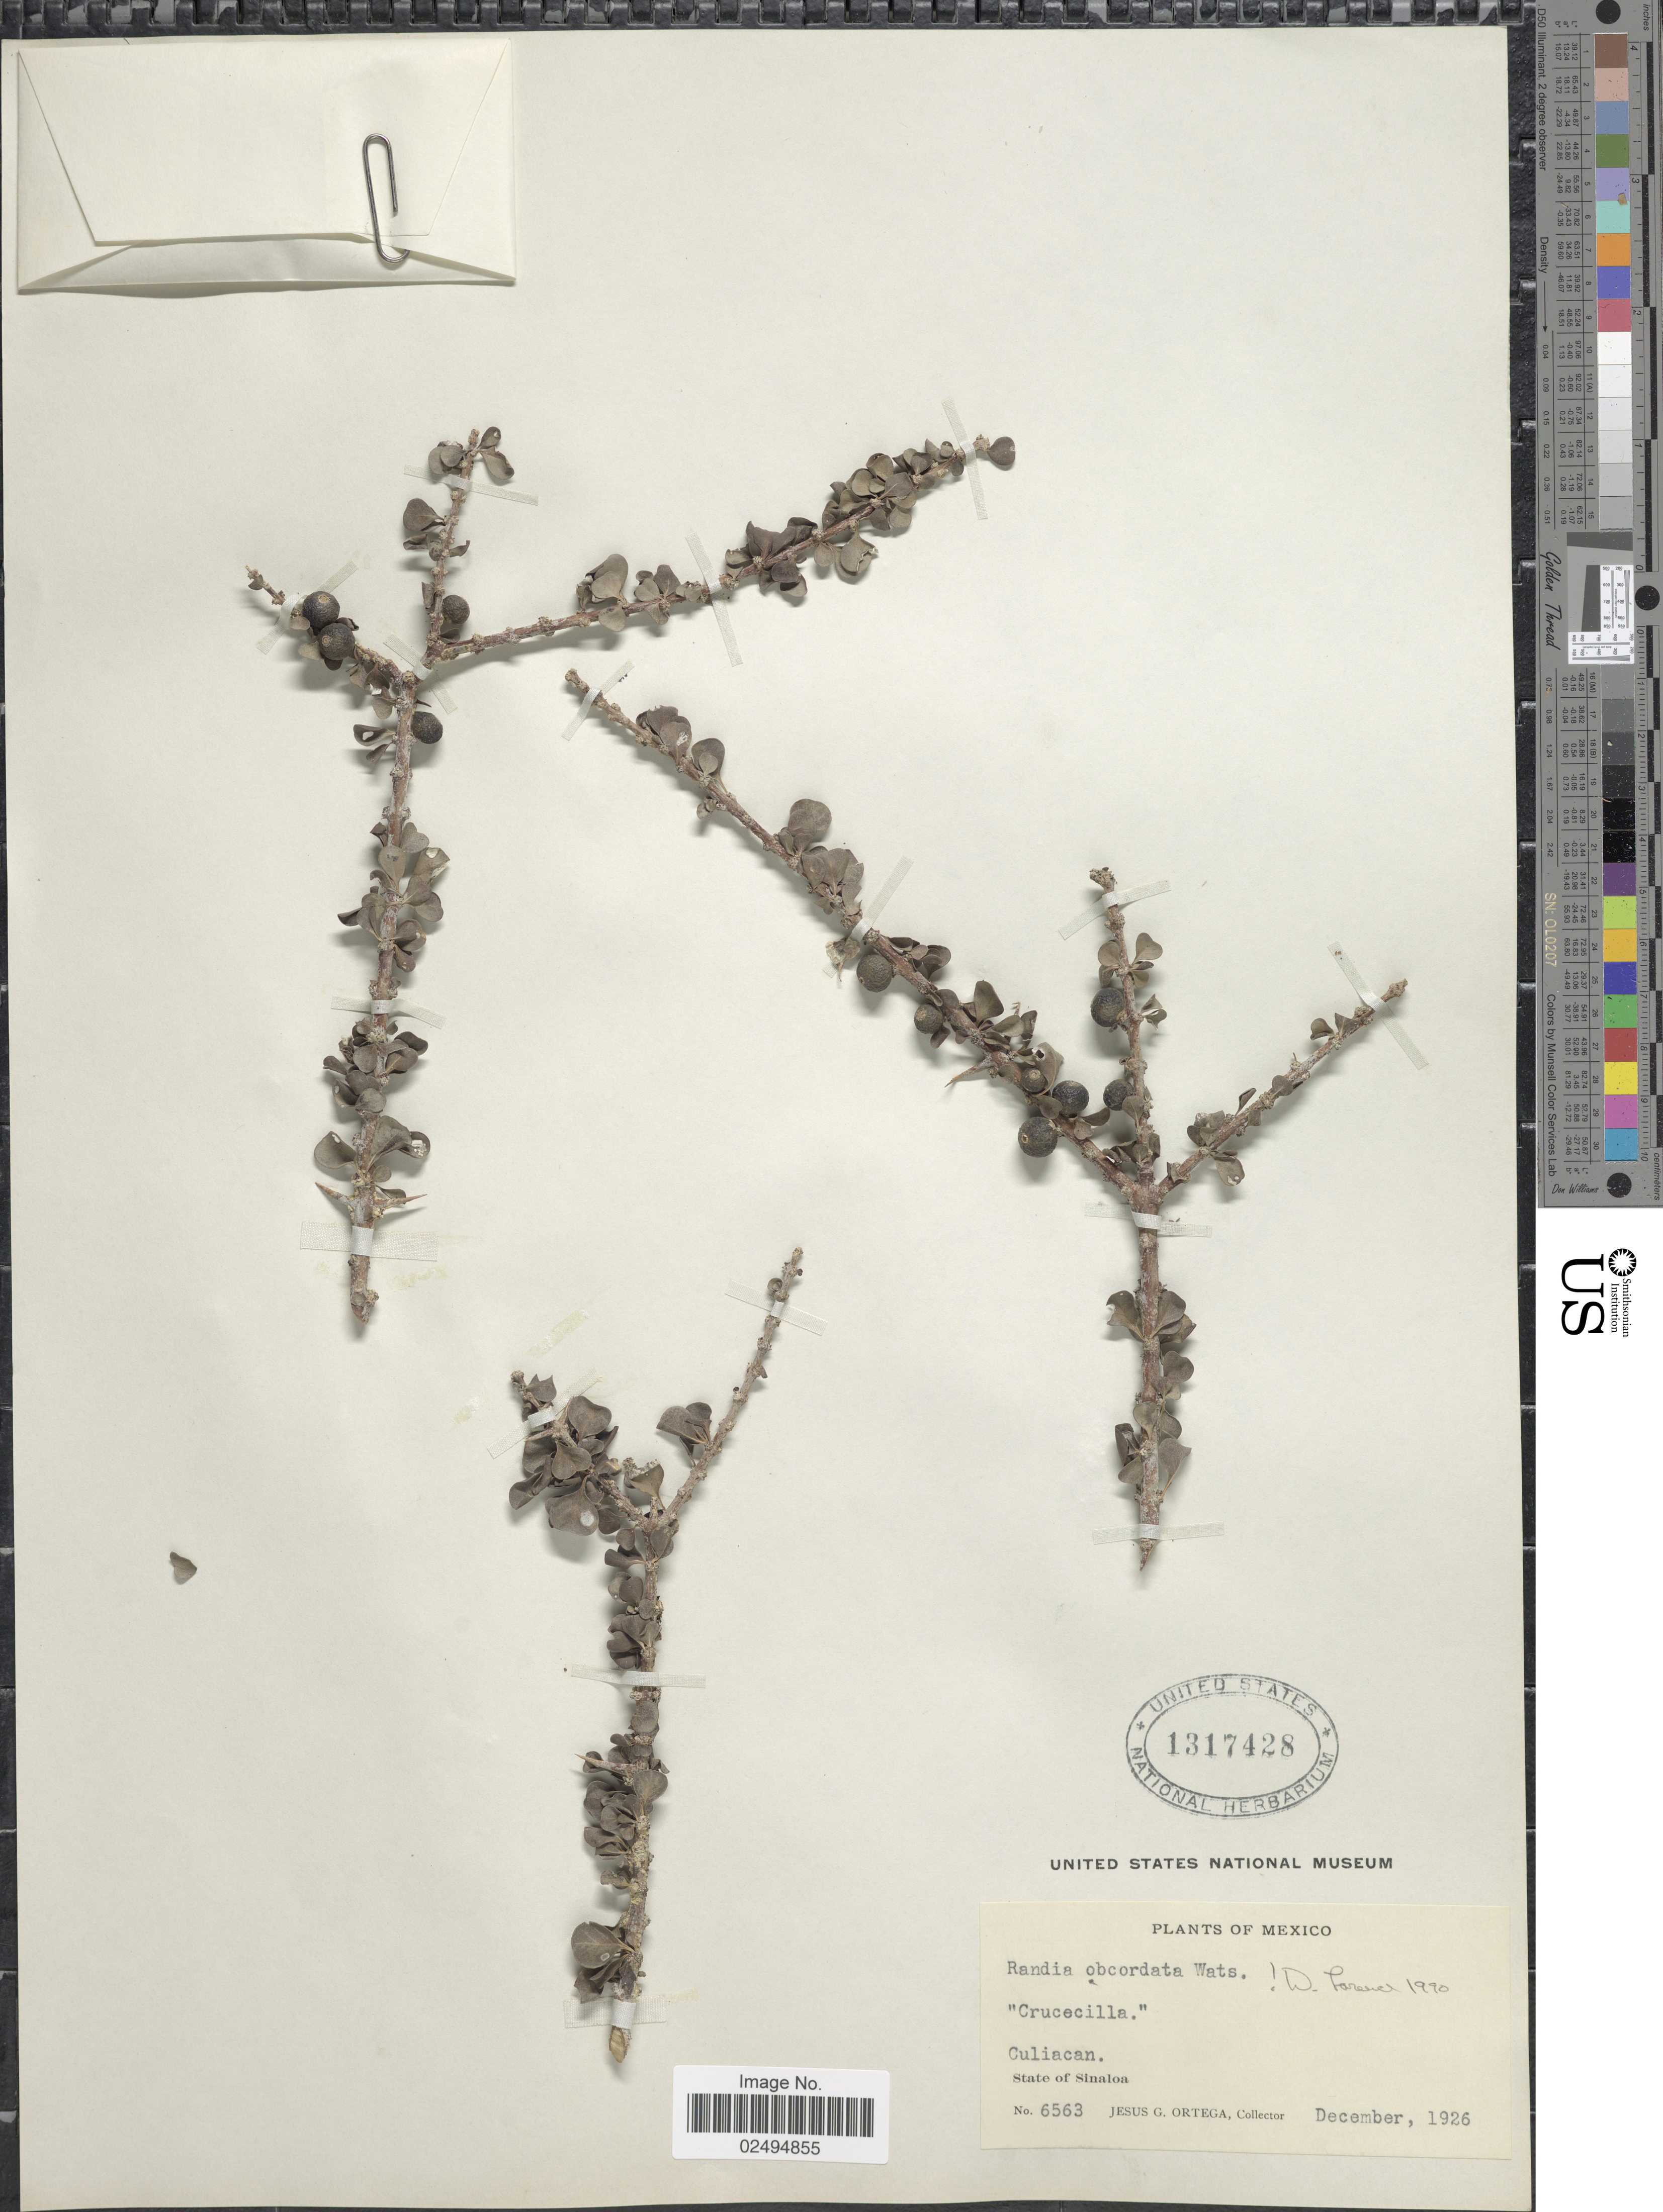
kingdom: Plantae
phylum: Tracheophyta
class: Magnoliopsida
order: Gentianales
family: Rubiaceae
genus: Randia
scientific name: Randia obcordata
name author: S. Watson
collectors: J. Ortega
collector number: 6563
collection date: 1926-12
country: Mexico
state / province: Sinaloa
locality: Culiacan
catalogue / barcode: US 1317428